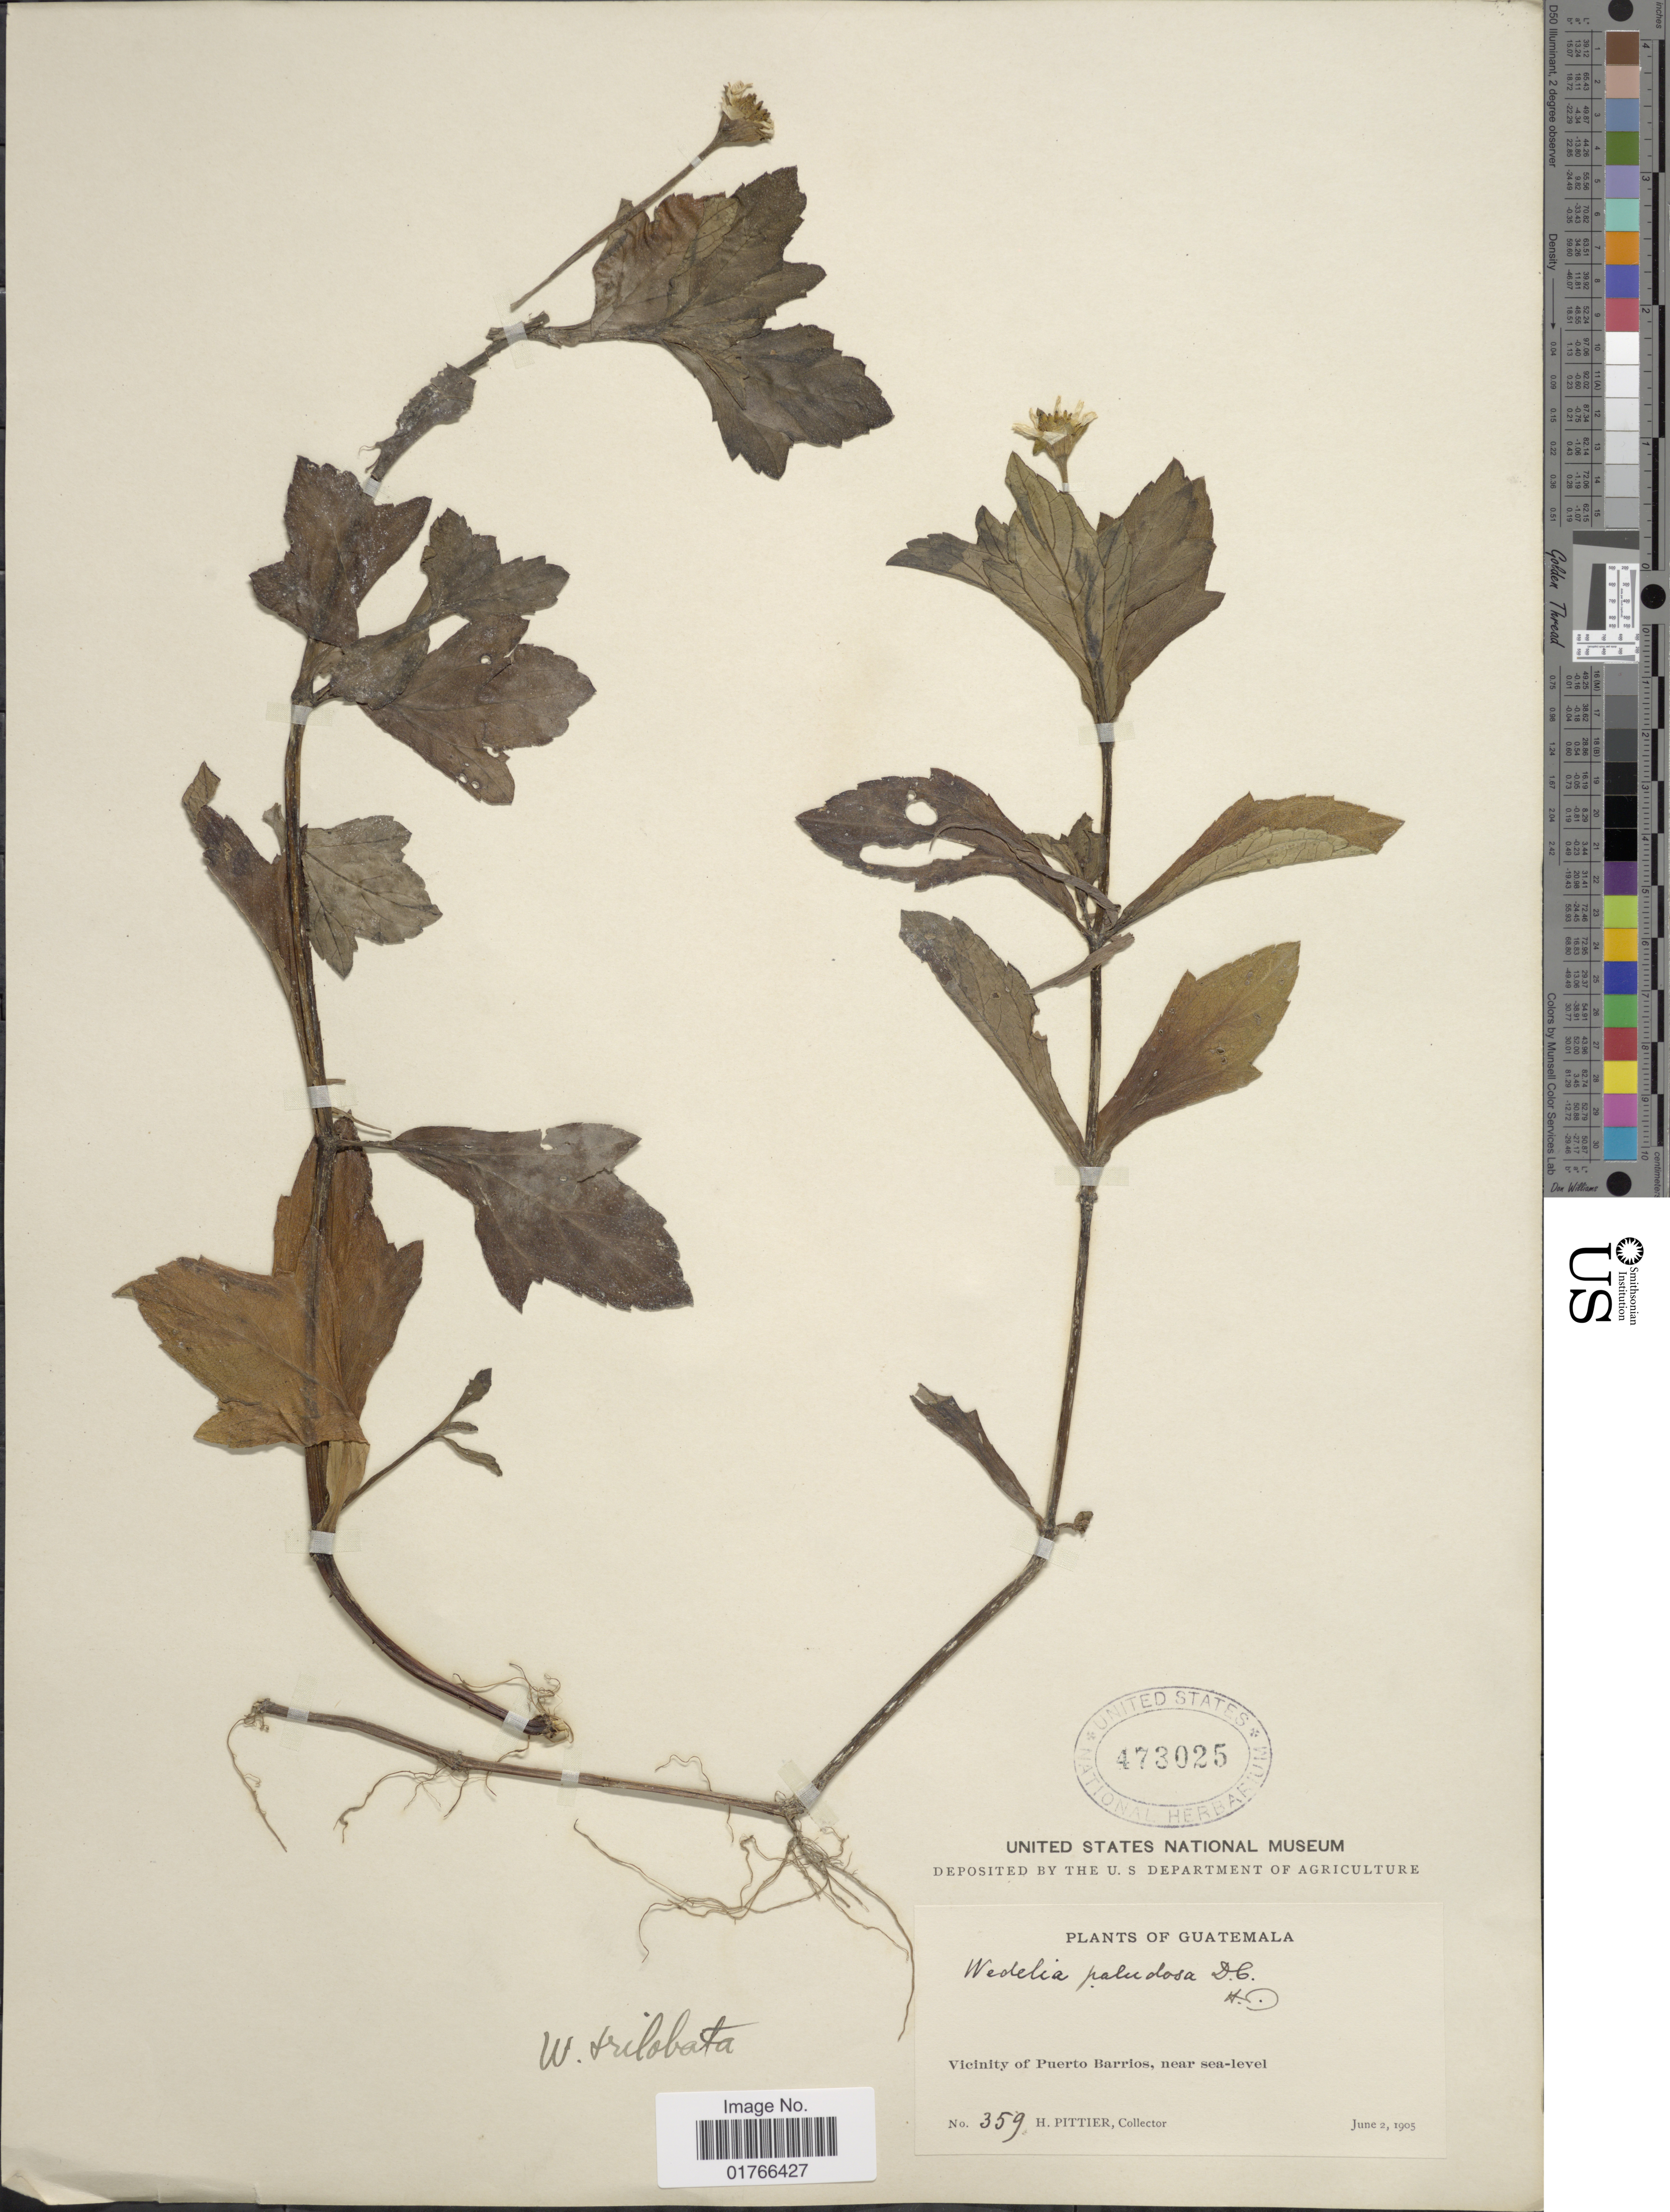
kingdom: Plantae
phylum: Tracheophyta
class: Magnoliopsida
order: Asterales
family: Asteraceae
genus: Sphagneticola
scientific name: Sphagneticola trilobata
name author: (L.) Pruski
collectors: H. F. Pittier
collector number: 359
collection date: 1905-06-02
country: Guatemala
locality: Vicinity of Puerto Barrios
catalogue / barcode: US 473025